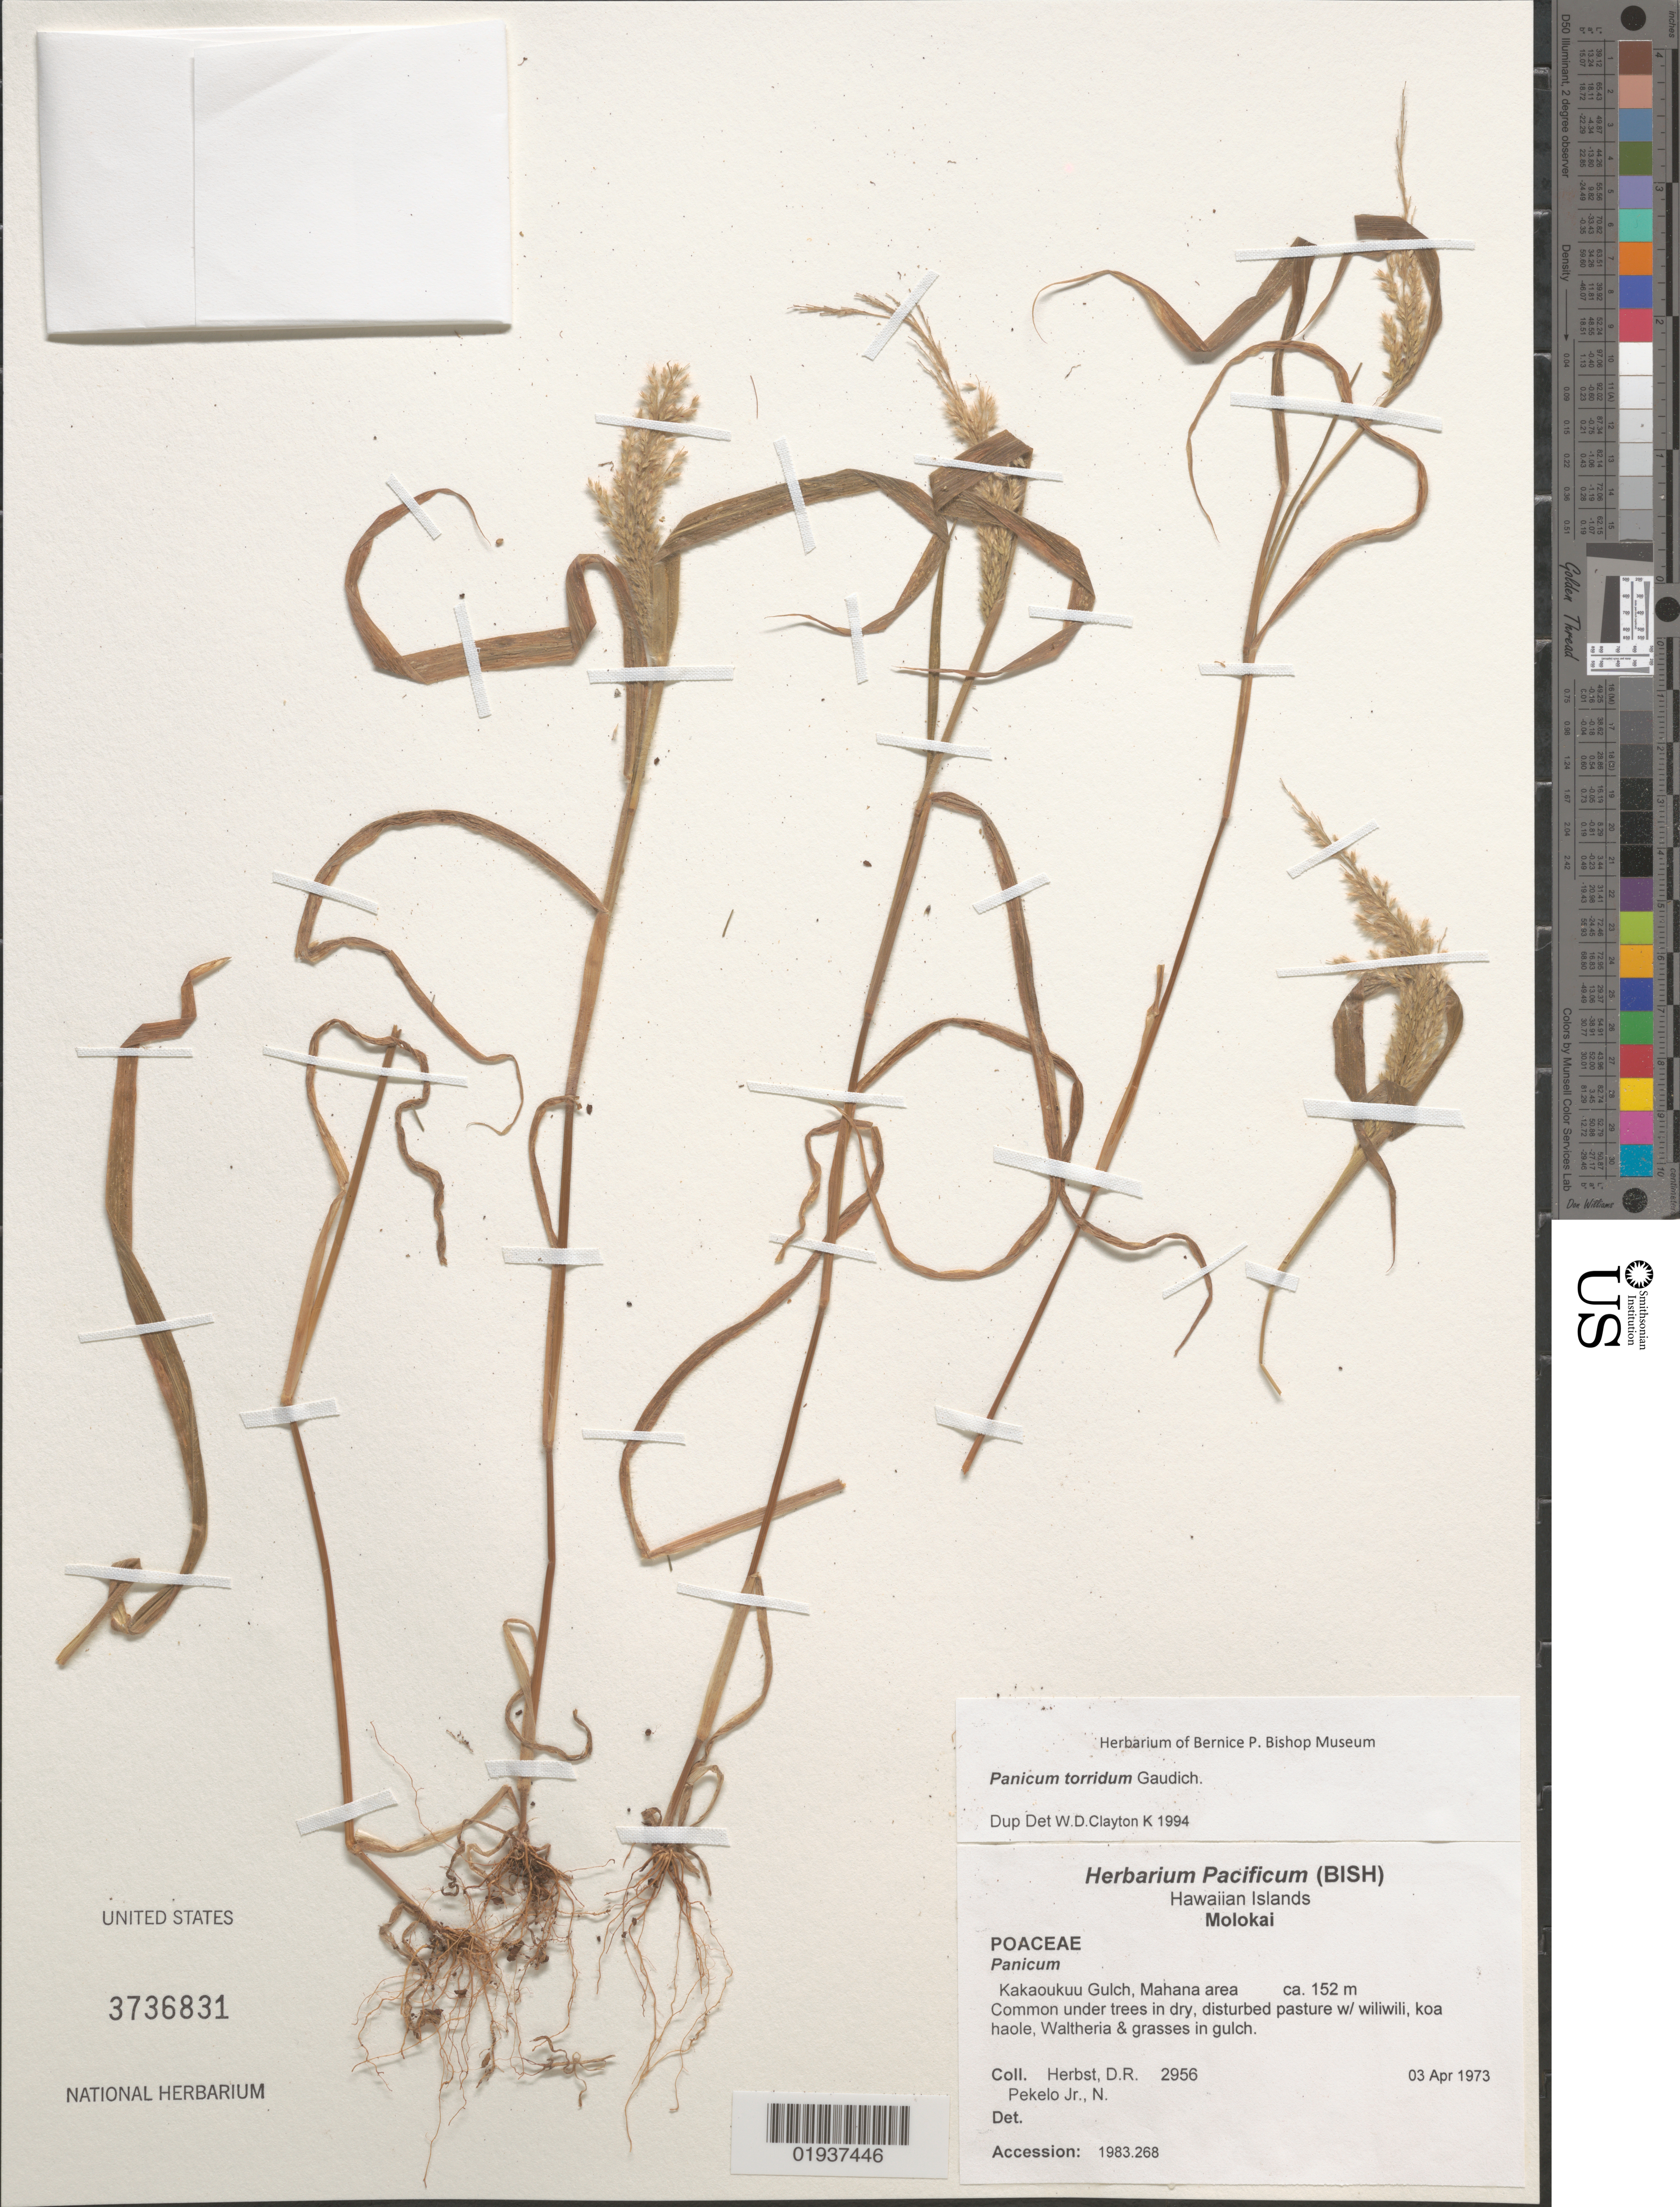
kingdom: Plantae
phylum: Tracheophyta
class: Liliopsida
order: Poales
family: Poaceae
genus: Panicum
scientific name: Panicum torridum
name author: Gaudich.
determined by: Clayton, W. D.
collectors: D. R. Herbst & N. Pekelo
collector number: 2956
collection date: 1973-04-03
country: United States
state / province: Hawaii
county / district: Maui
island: Moloka'i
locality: Kakaoukuu Gulch, Mahana area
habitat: Dry, disturbed pasture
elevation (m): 152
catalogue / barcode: US 3736831